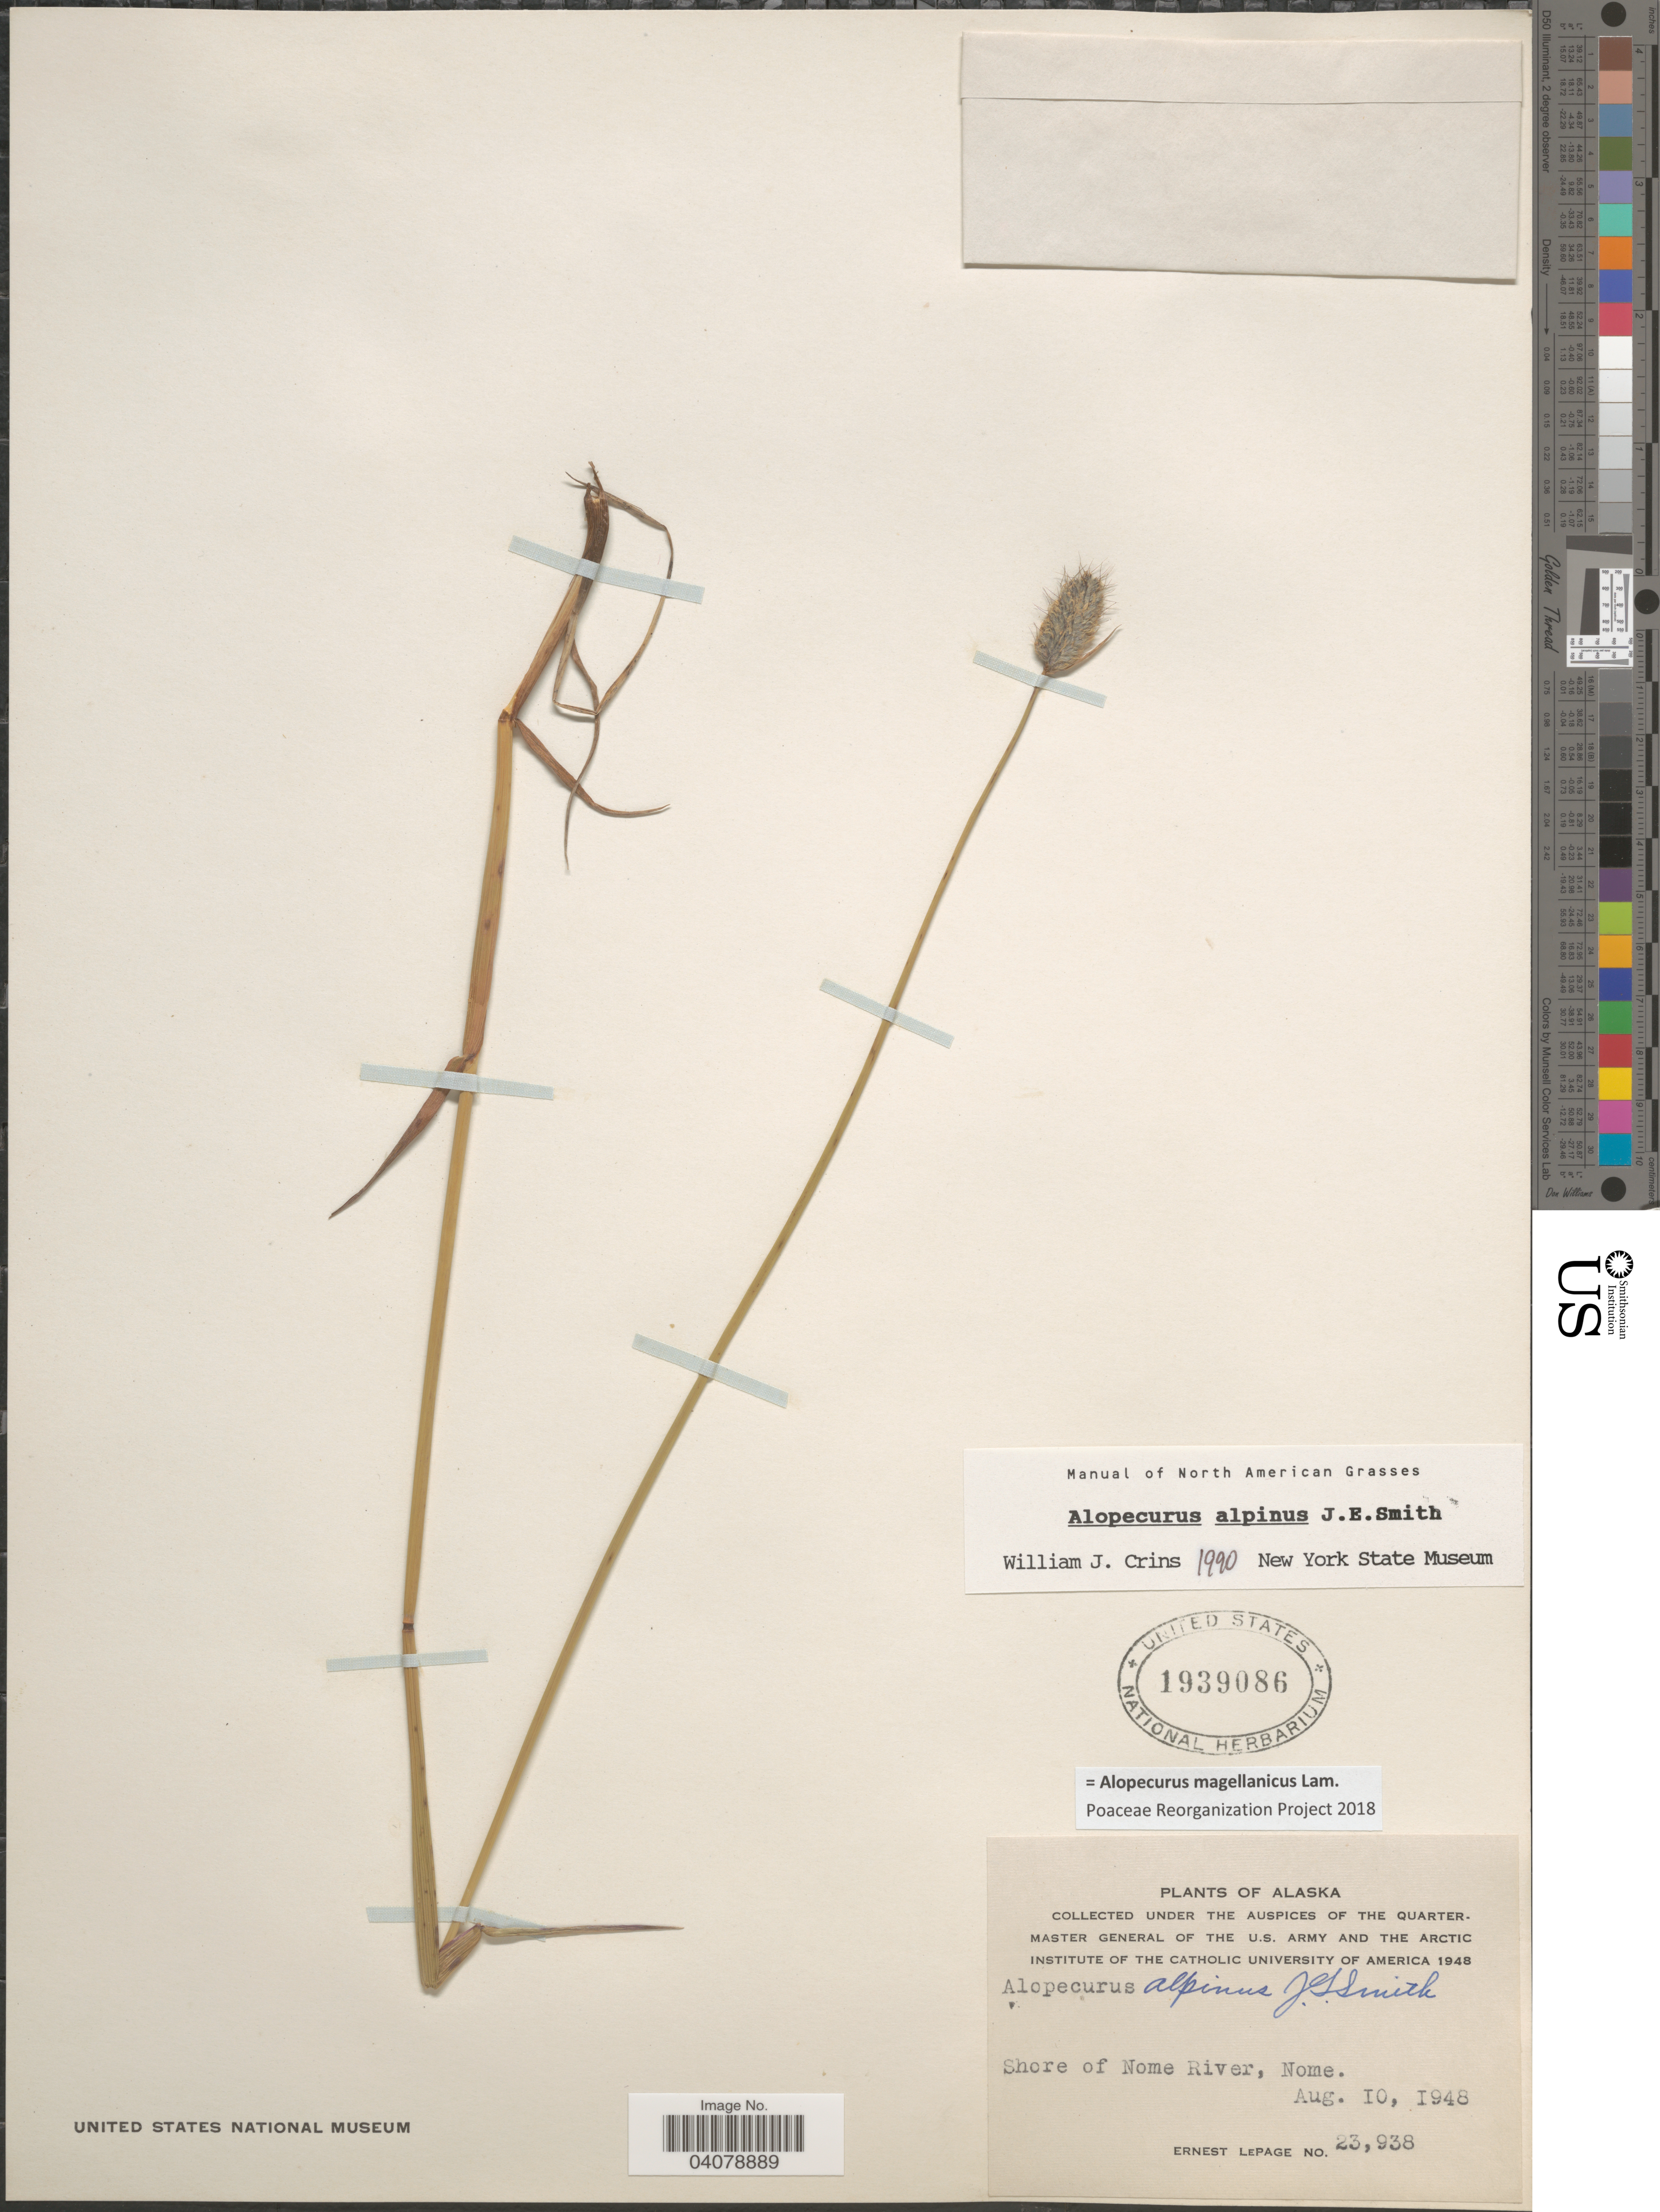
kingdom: Plantae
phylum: Tracheophyta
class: Liliopsida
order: Poales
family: Poaceae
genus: Alopecurus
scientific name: Alopecurus magellanicus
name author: Lam.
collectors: E. Lepage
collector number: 23938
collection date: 1948-08-10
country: United States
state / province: Alaska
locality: Shore of Nome River, Nome.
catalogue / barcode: US 1939086